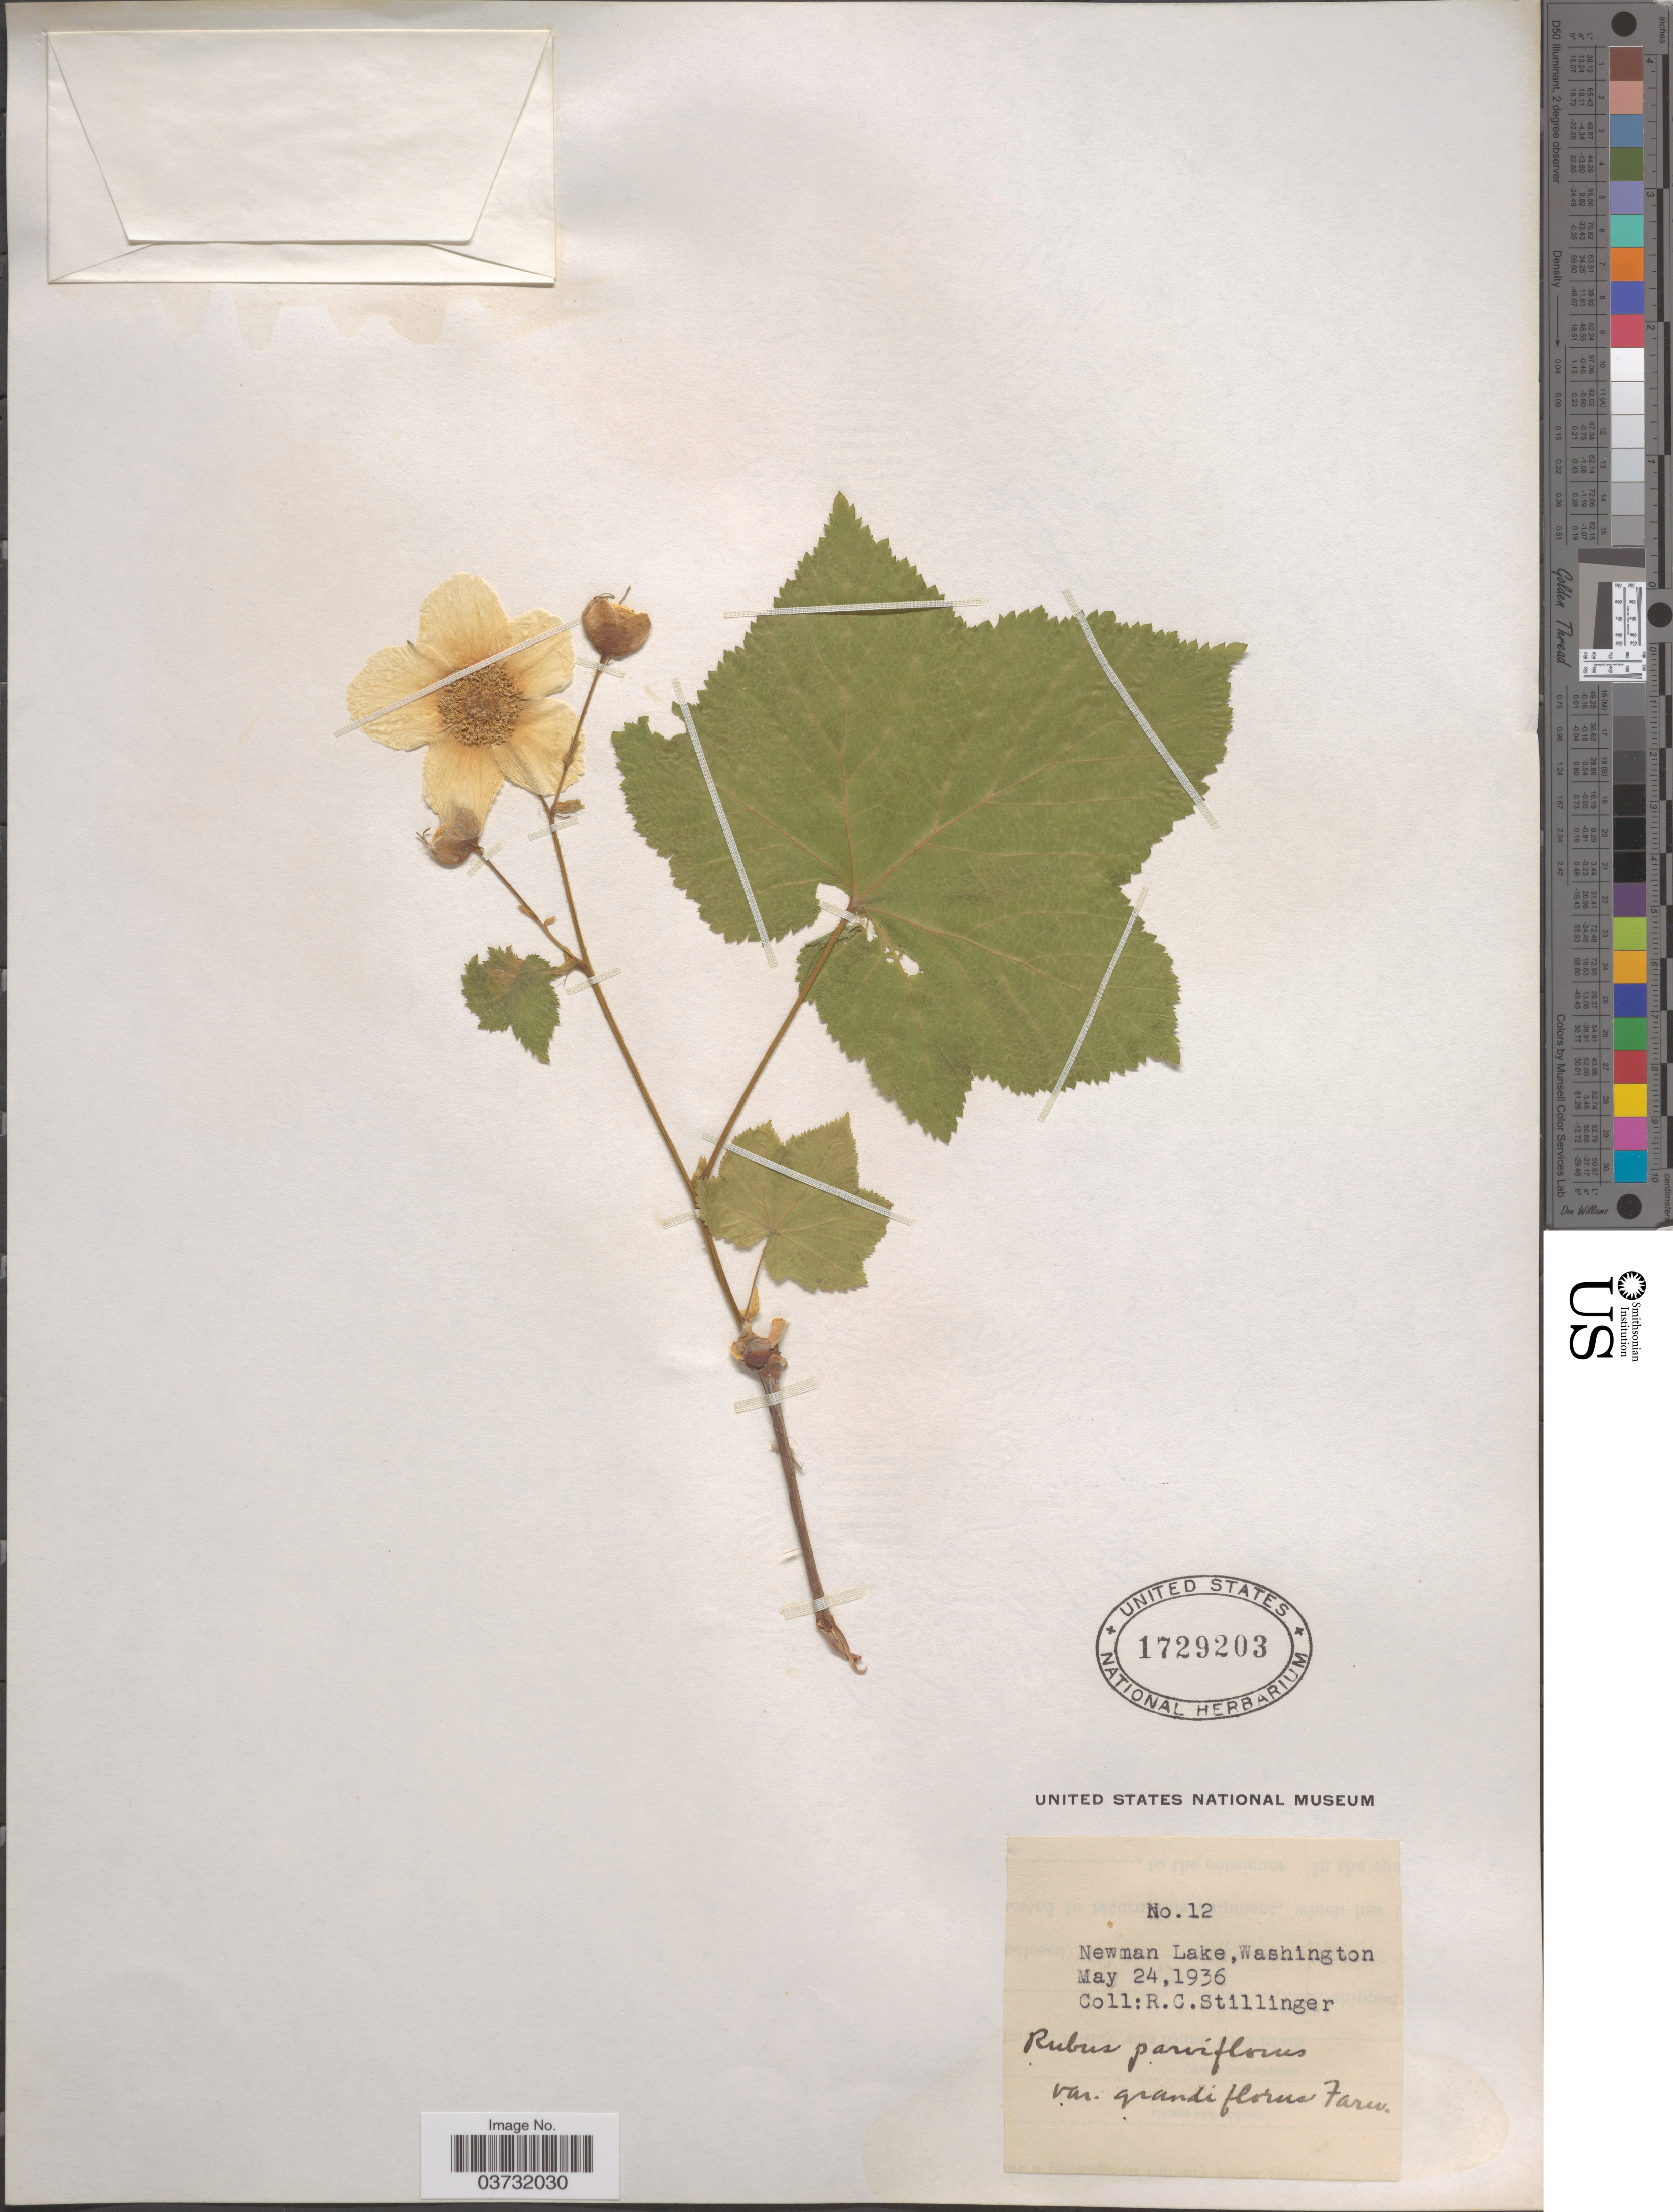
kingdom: Plantae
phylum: Tracheophyta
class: Magnoliopsida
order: Rosales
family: Rosaceae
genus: Rubus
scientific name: Rubus parviflorus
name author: Nutt.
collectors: R. Stillinger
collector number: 12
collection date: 1936-05-24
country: United States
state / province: Washington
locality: Newman Lake.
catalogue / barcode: US 1729203